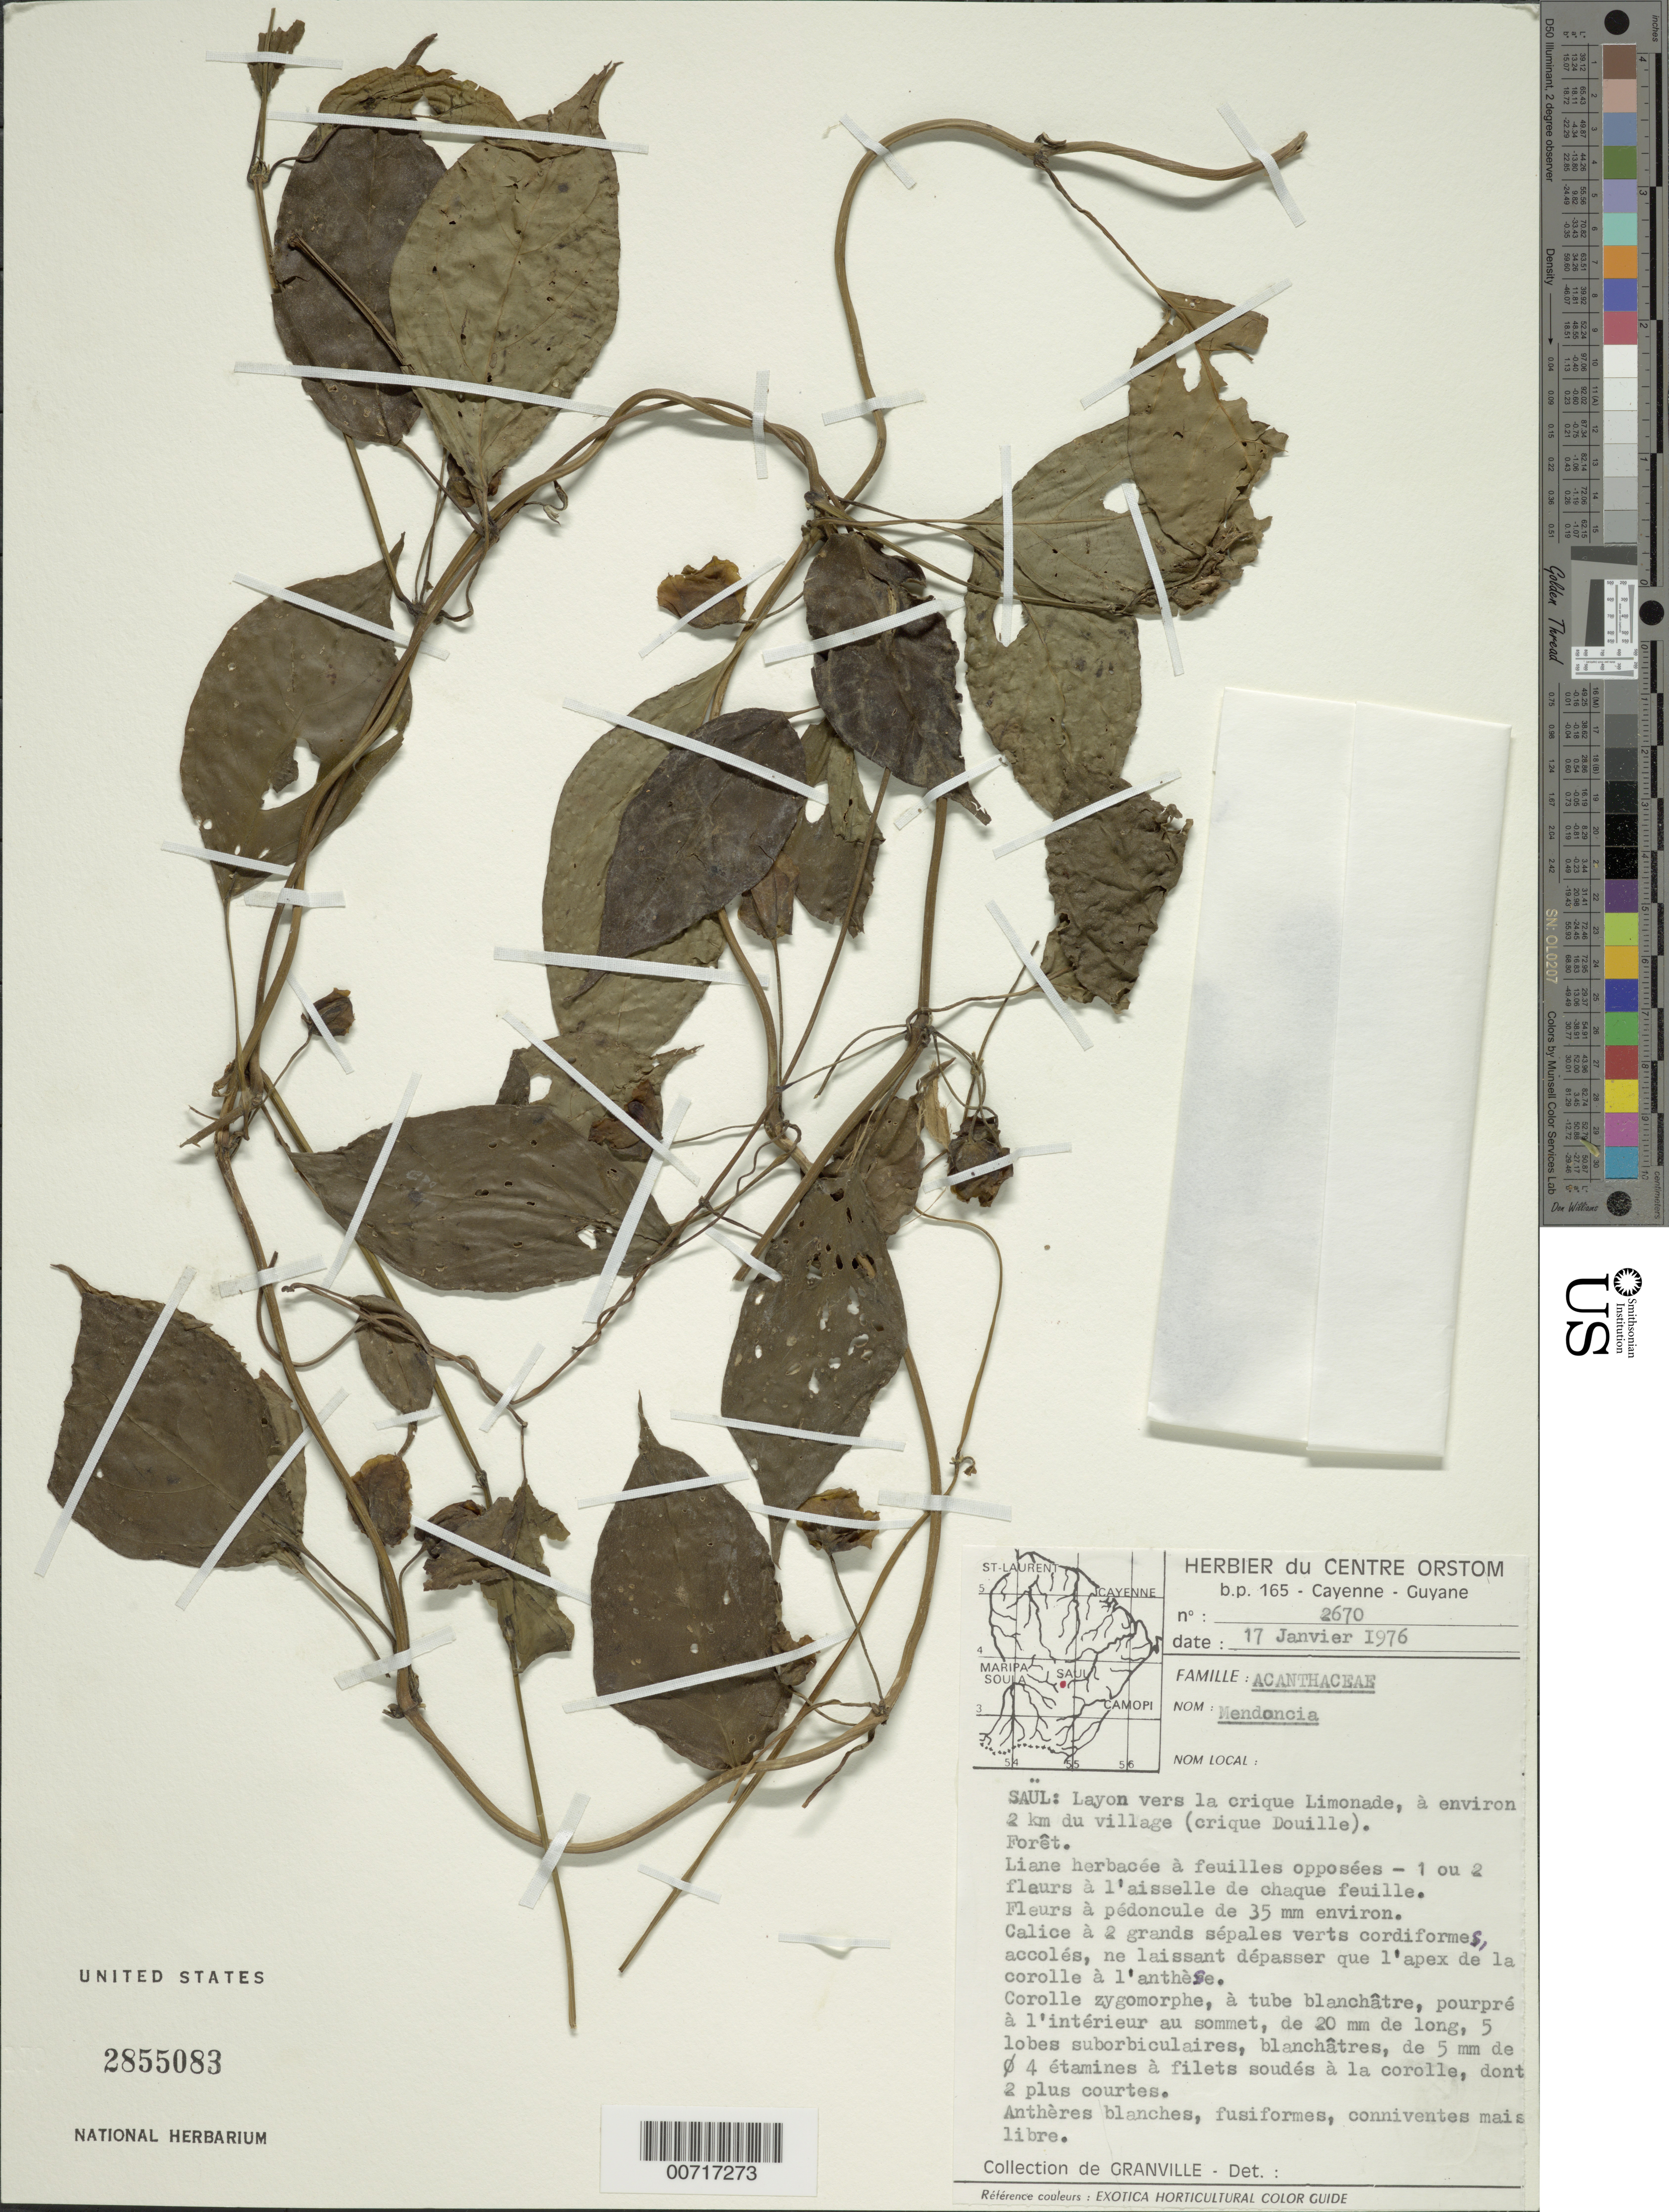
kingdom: Plantae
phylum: Tracheophyta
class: Magnoliopsida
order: Lamiales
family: Acanthaceae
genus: Mendoncia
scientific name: Mendoncia glabra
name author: (Poepp. & Endl.) Nees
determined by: Wasshausen, Dieter C., (BOT), Smithsonian Institution - National Museum of Natural History (UNITED STATES)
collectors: J.-J. de Granville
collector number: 2670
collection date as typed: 17-Jan-76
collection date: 1976-01-17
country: French Guiana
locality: Saül, Crique Limonade, à environ 2 km du village (crique Douille)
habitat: Forest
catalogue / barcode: US 2855083